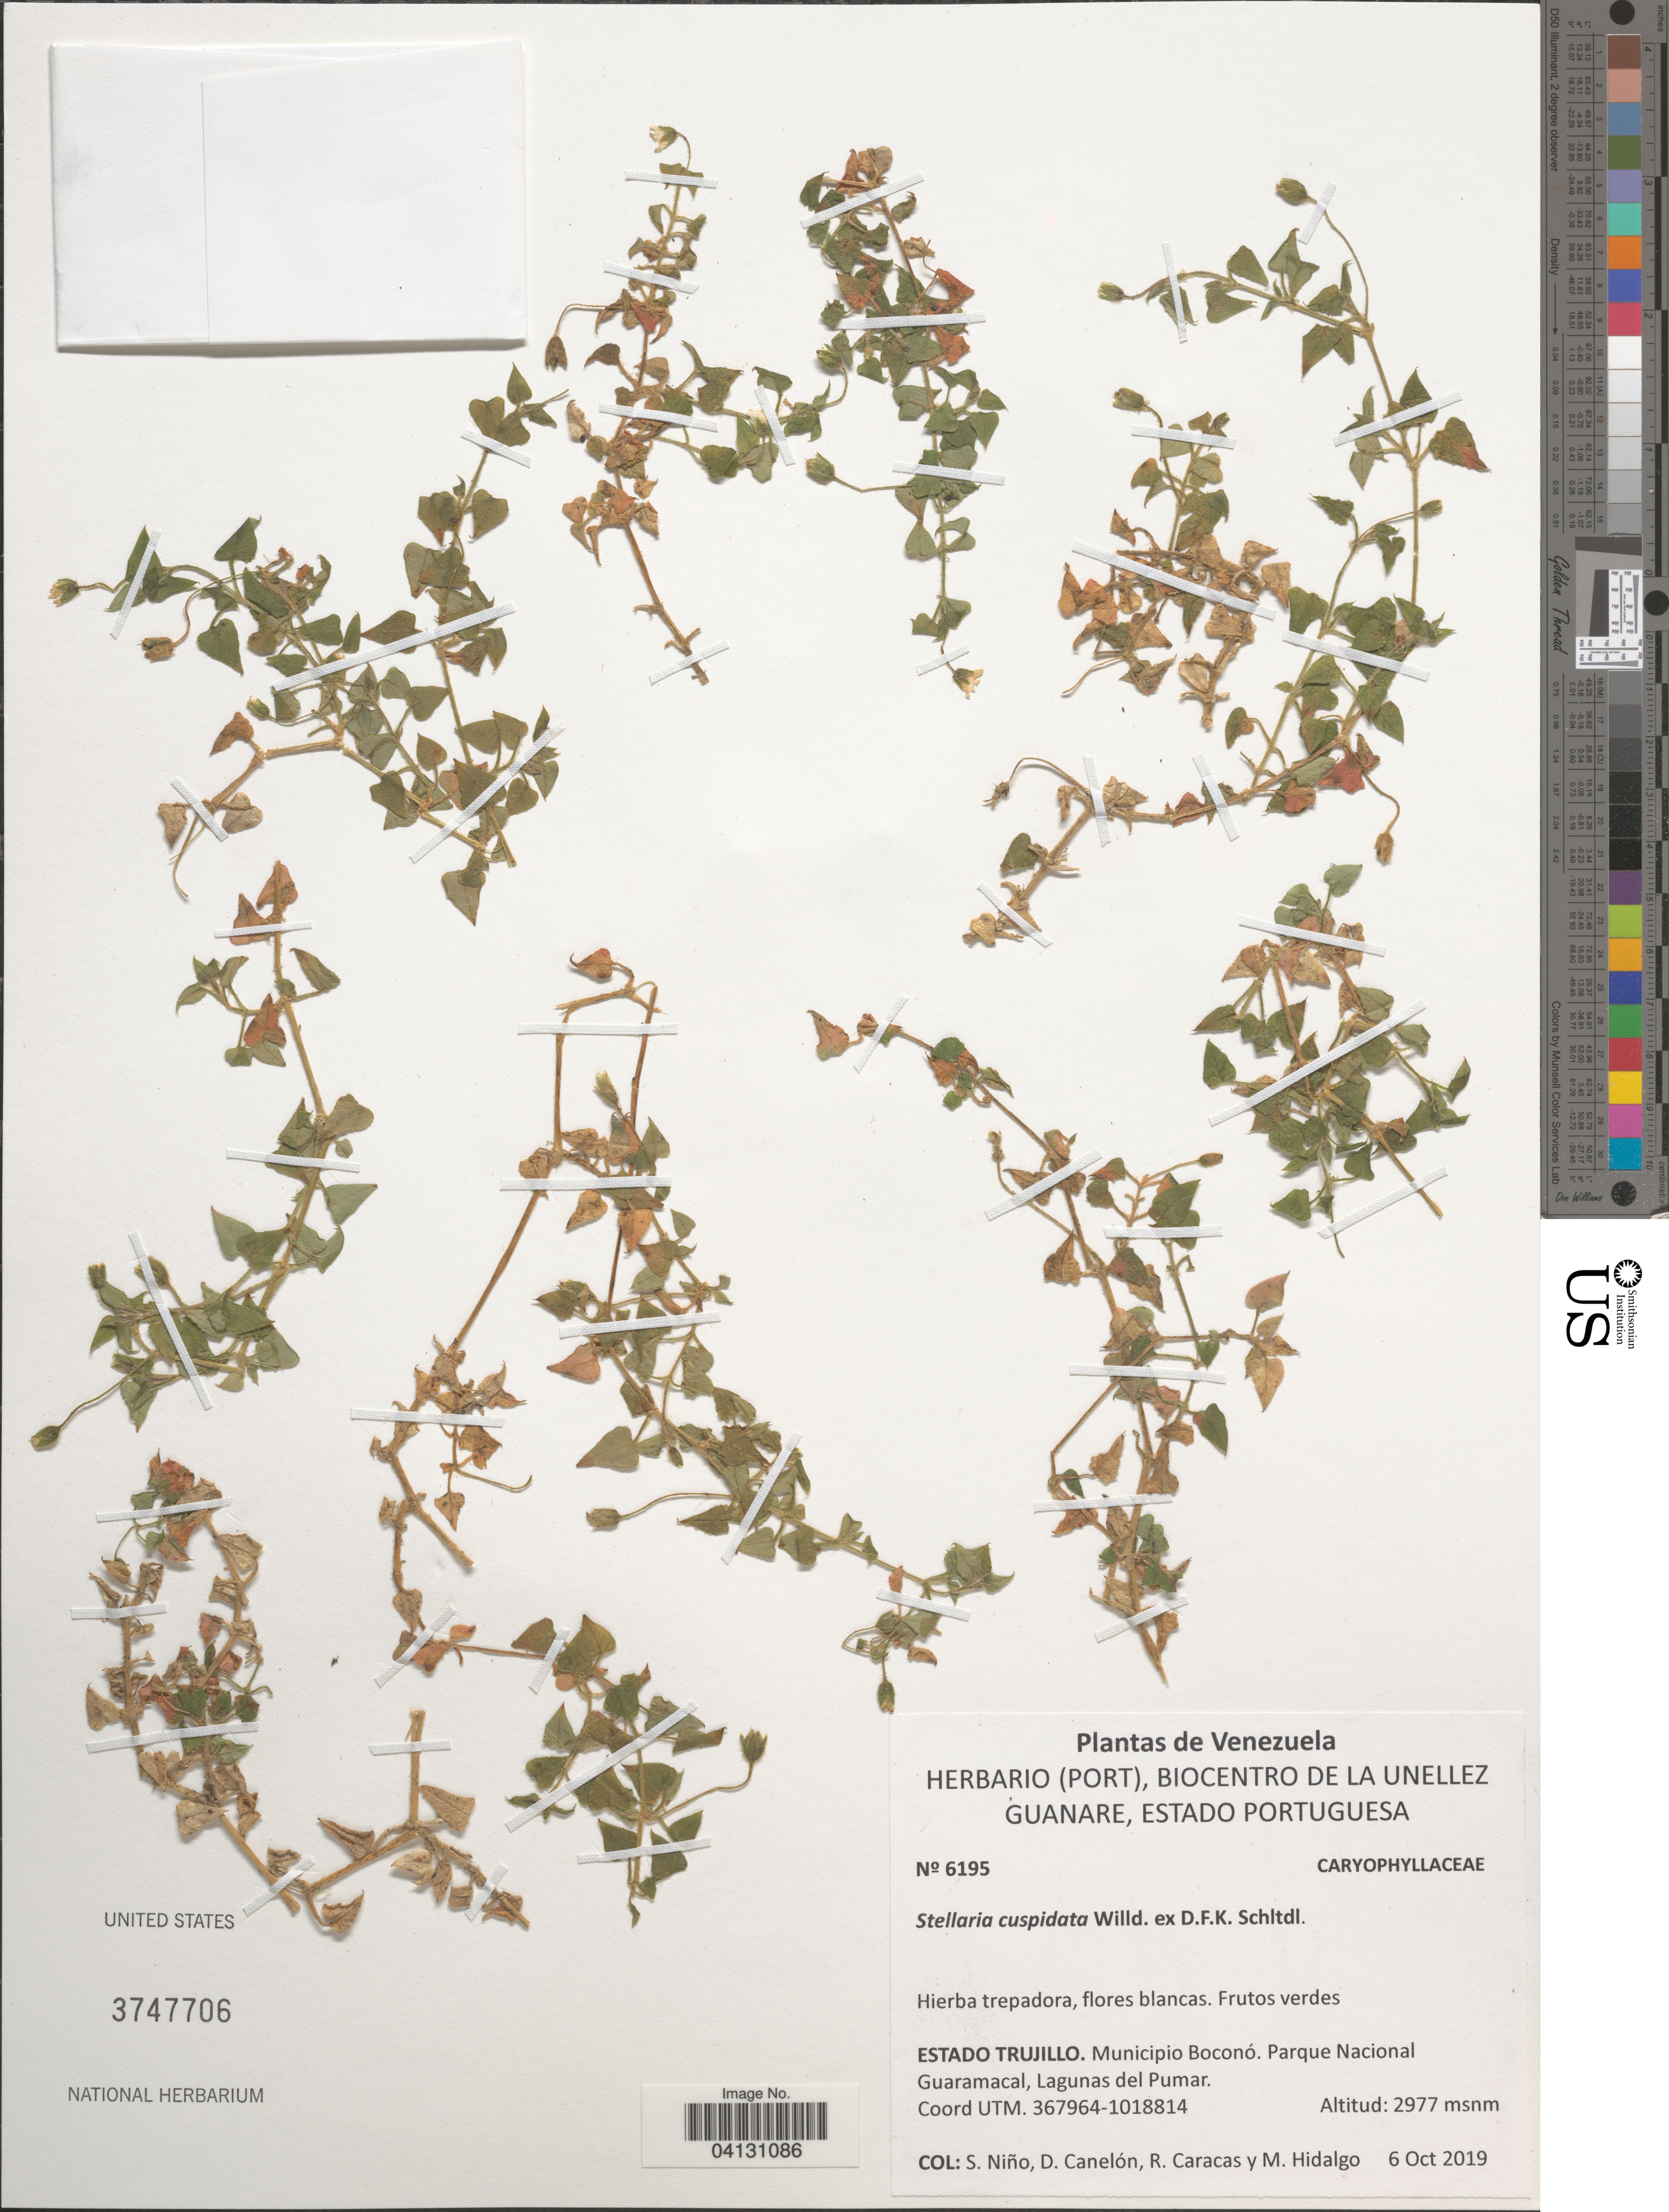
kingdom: Plantae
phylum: Tracheophyta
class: Magnoliopsida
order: Caryophyllales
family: Caryophyllaceae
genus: Stellaria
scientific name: Stellaria cuspidata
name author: Willd. ex Schltdl.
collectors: S. M. Niño, D. Canelón, R. Caracas & M. Hidalgo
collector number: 6195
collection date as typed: Transcribed d/m/y: 6/10/2019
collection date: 2019-10-06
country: Venezuela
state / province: Trujillo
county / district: Boconó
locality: Parque Nacional Guaramacal, Lagunas del Pumar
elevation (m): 2977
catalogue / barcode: US 3747706